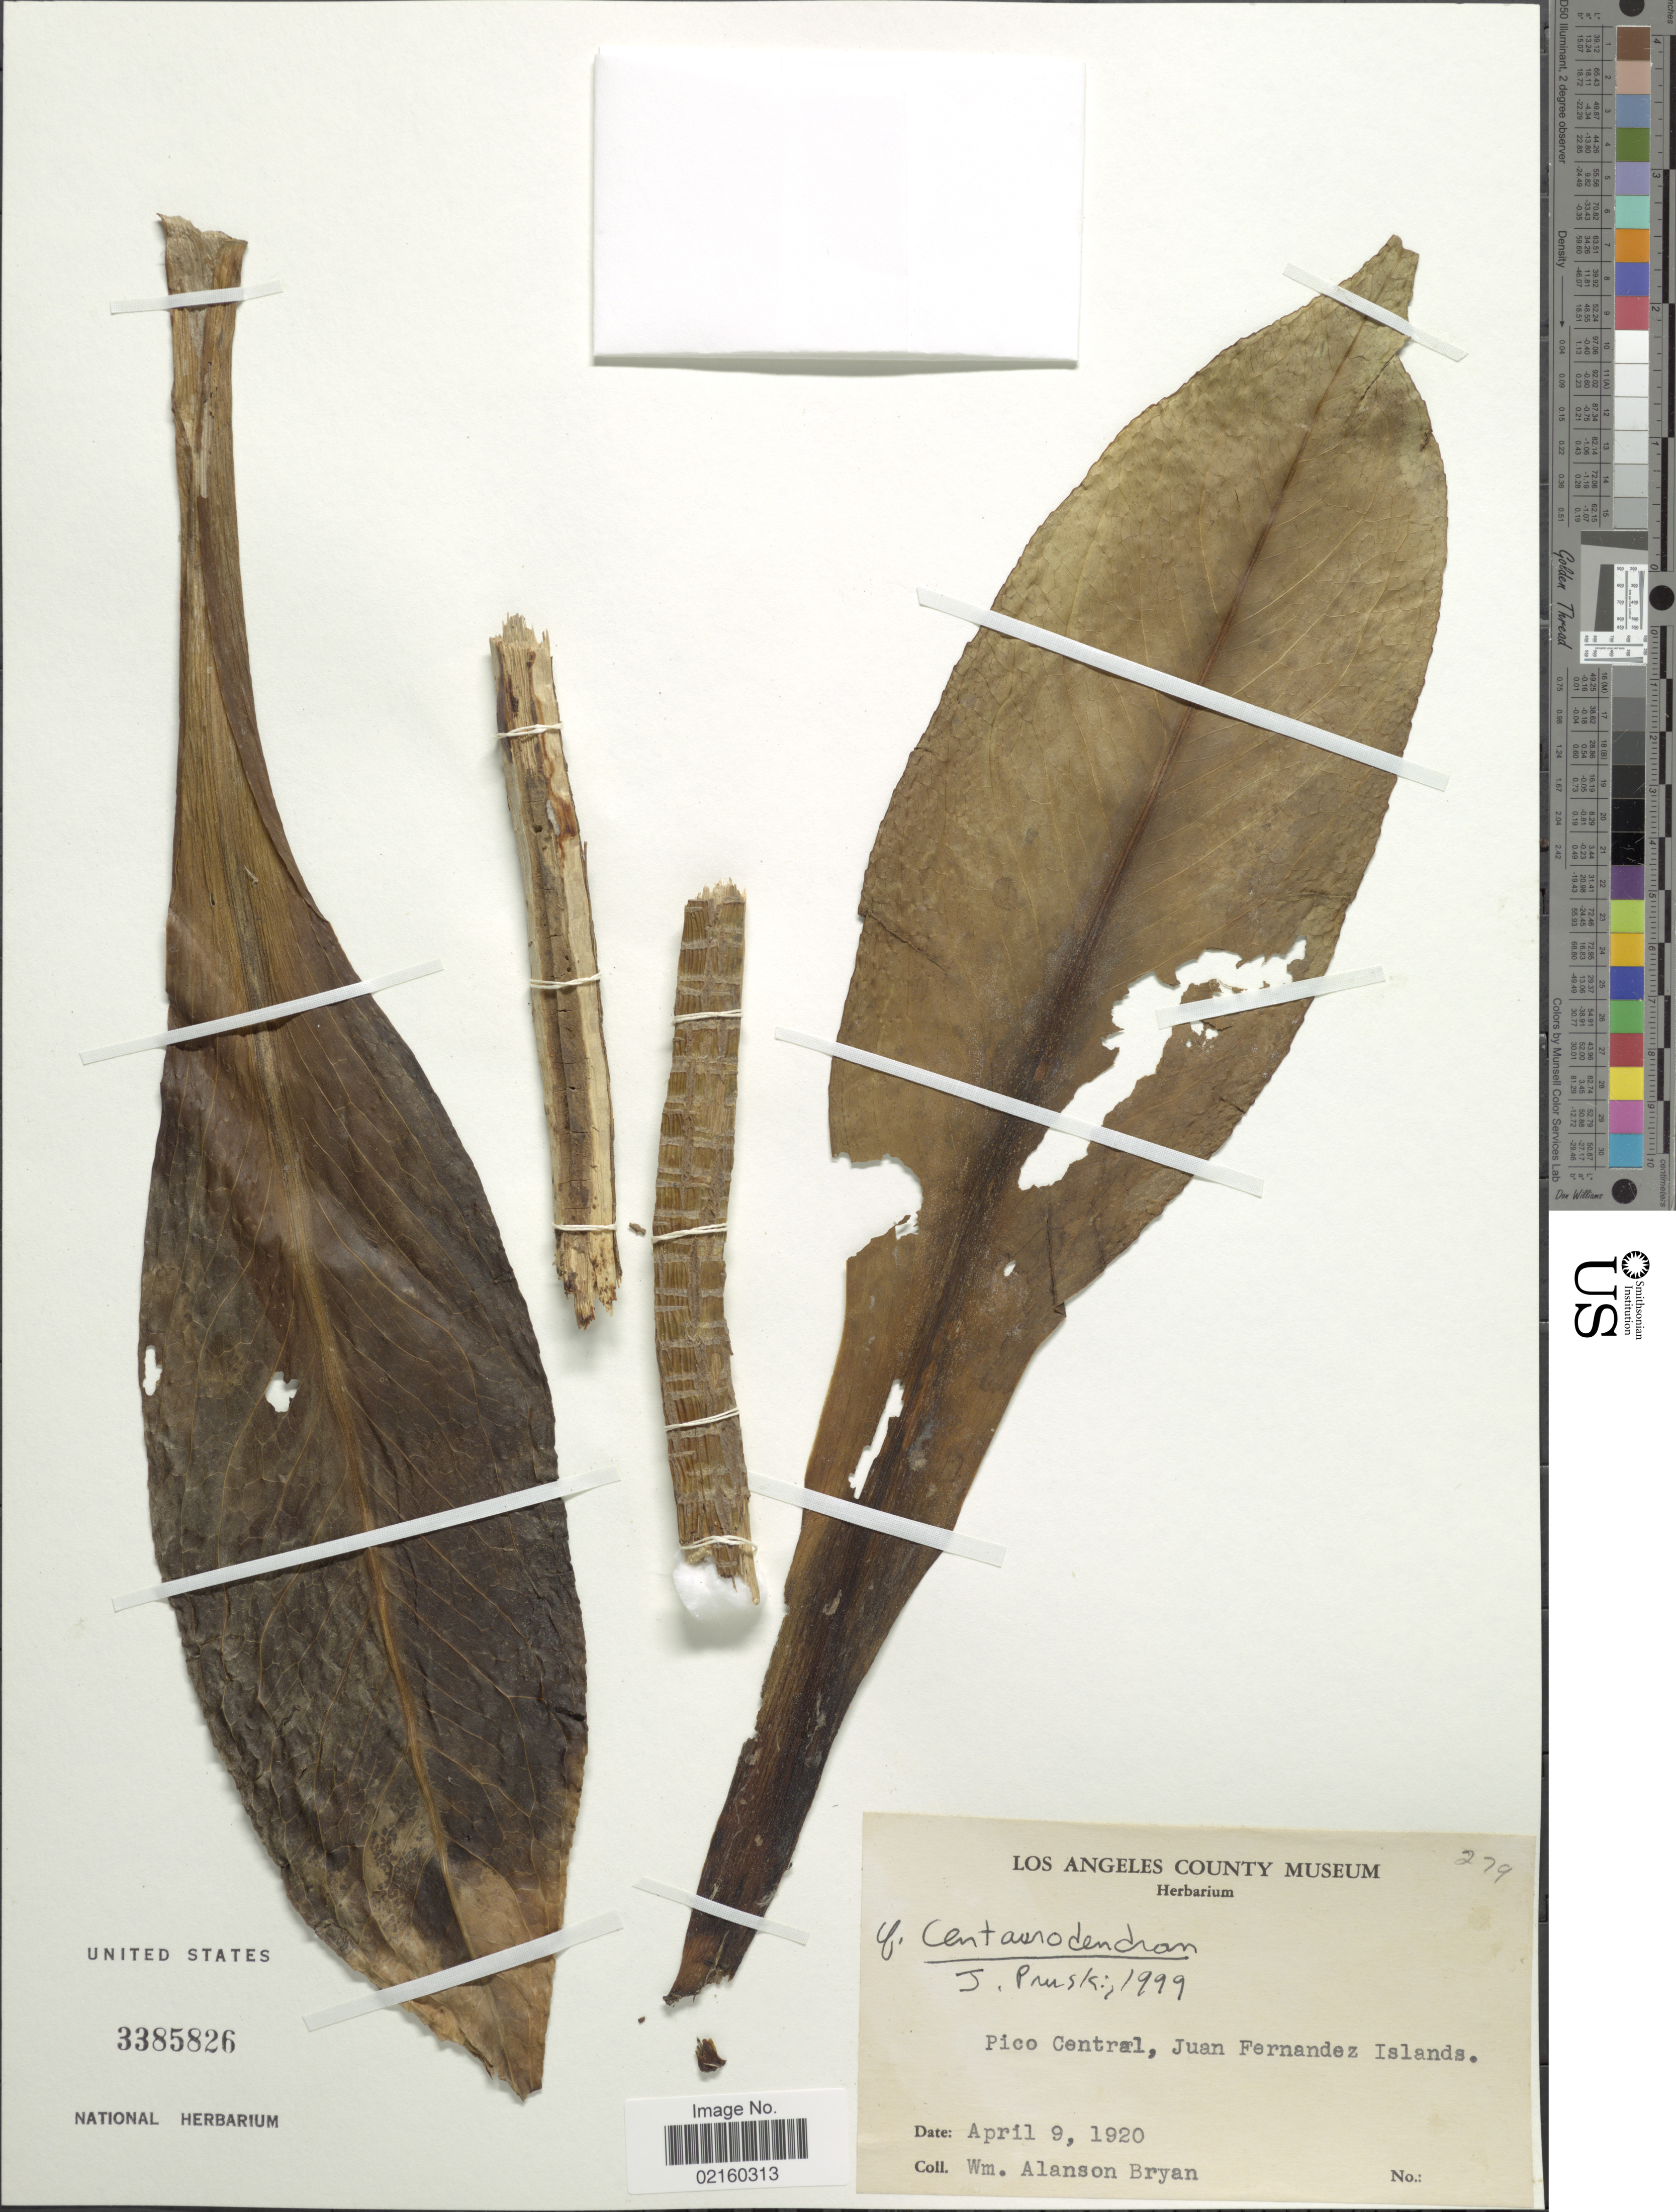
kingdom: Plantae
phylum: Tracheophyta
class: Magnoliopsida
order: Asterales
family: Asteraceae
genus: Centaurodendron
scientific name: Centaurodendron sp.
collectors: W. Bryan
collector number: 279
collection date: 1920-04-09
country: Chile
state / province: Valparaíso (V)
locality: Pico Central, Juan Fernandez Islands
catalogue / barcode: US 3385826